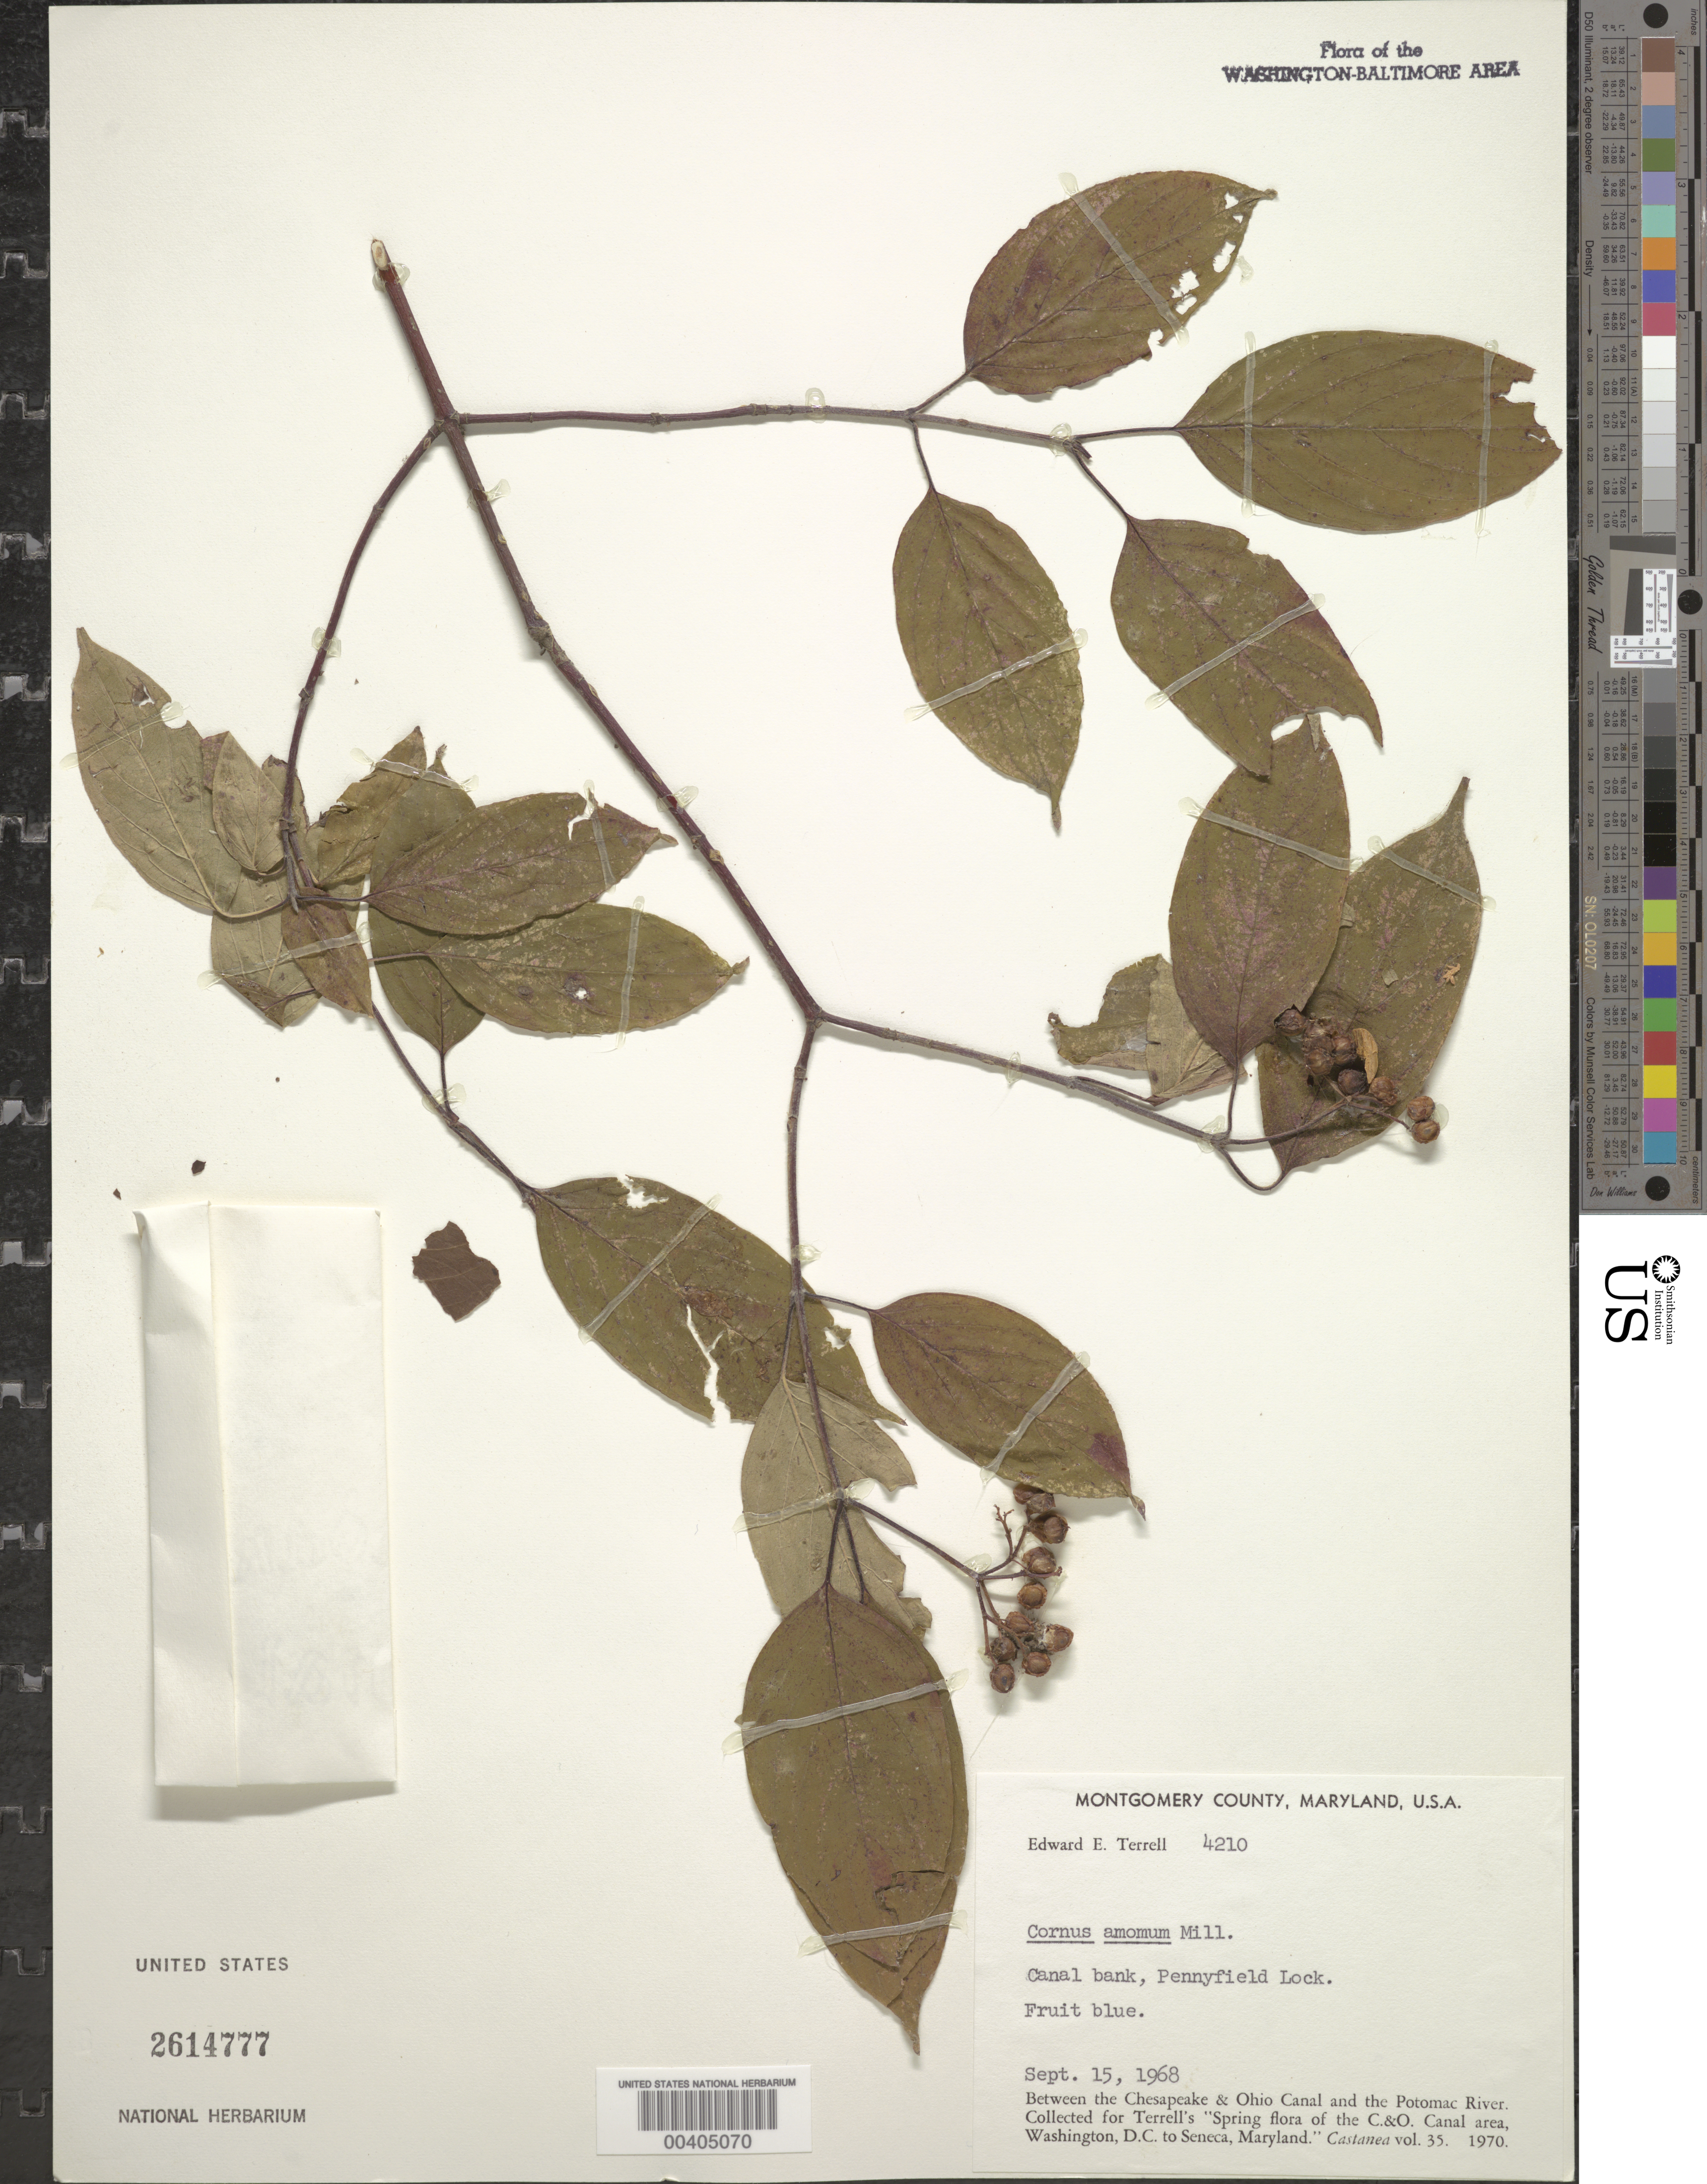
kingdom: Plantae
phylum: Tracheophyta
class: Magnoliopsida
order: Cornales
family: Cornaceae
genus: Cornus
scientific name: Cornus amomum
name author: Mill.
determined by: Wilson, J. S., (MICH), University of Michigan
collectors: E. E. Terrell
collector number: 4210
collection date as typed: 15 Sep 1968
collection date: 1968-09-15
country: United States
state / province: Maryland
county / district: Montgomery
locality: Canal Bank, Pennyfield Lock C. & O. Canal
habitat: Bank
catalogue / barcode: US 2614777